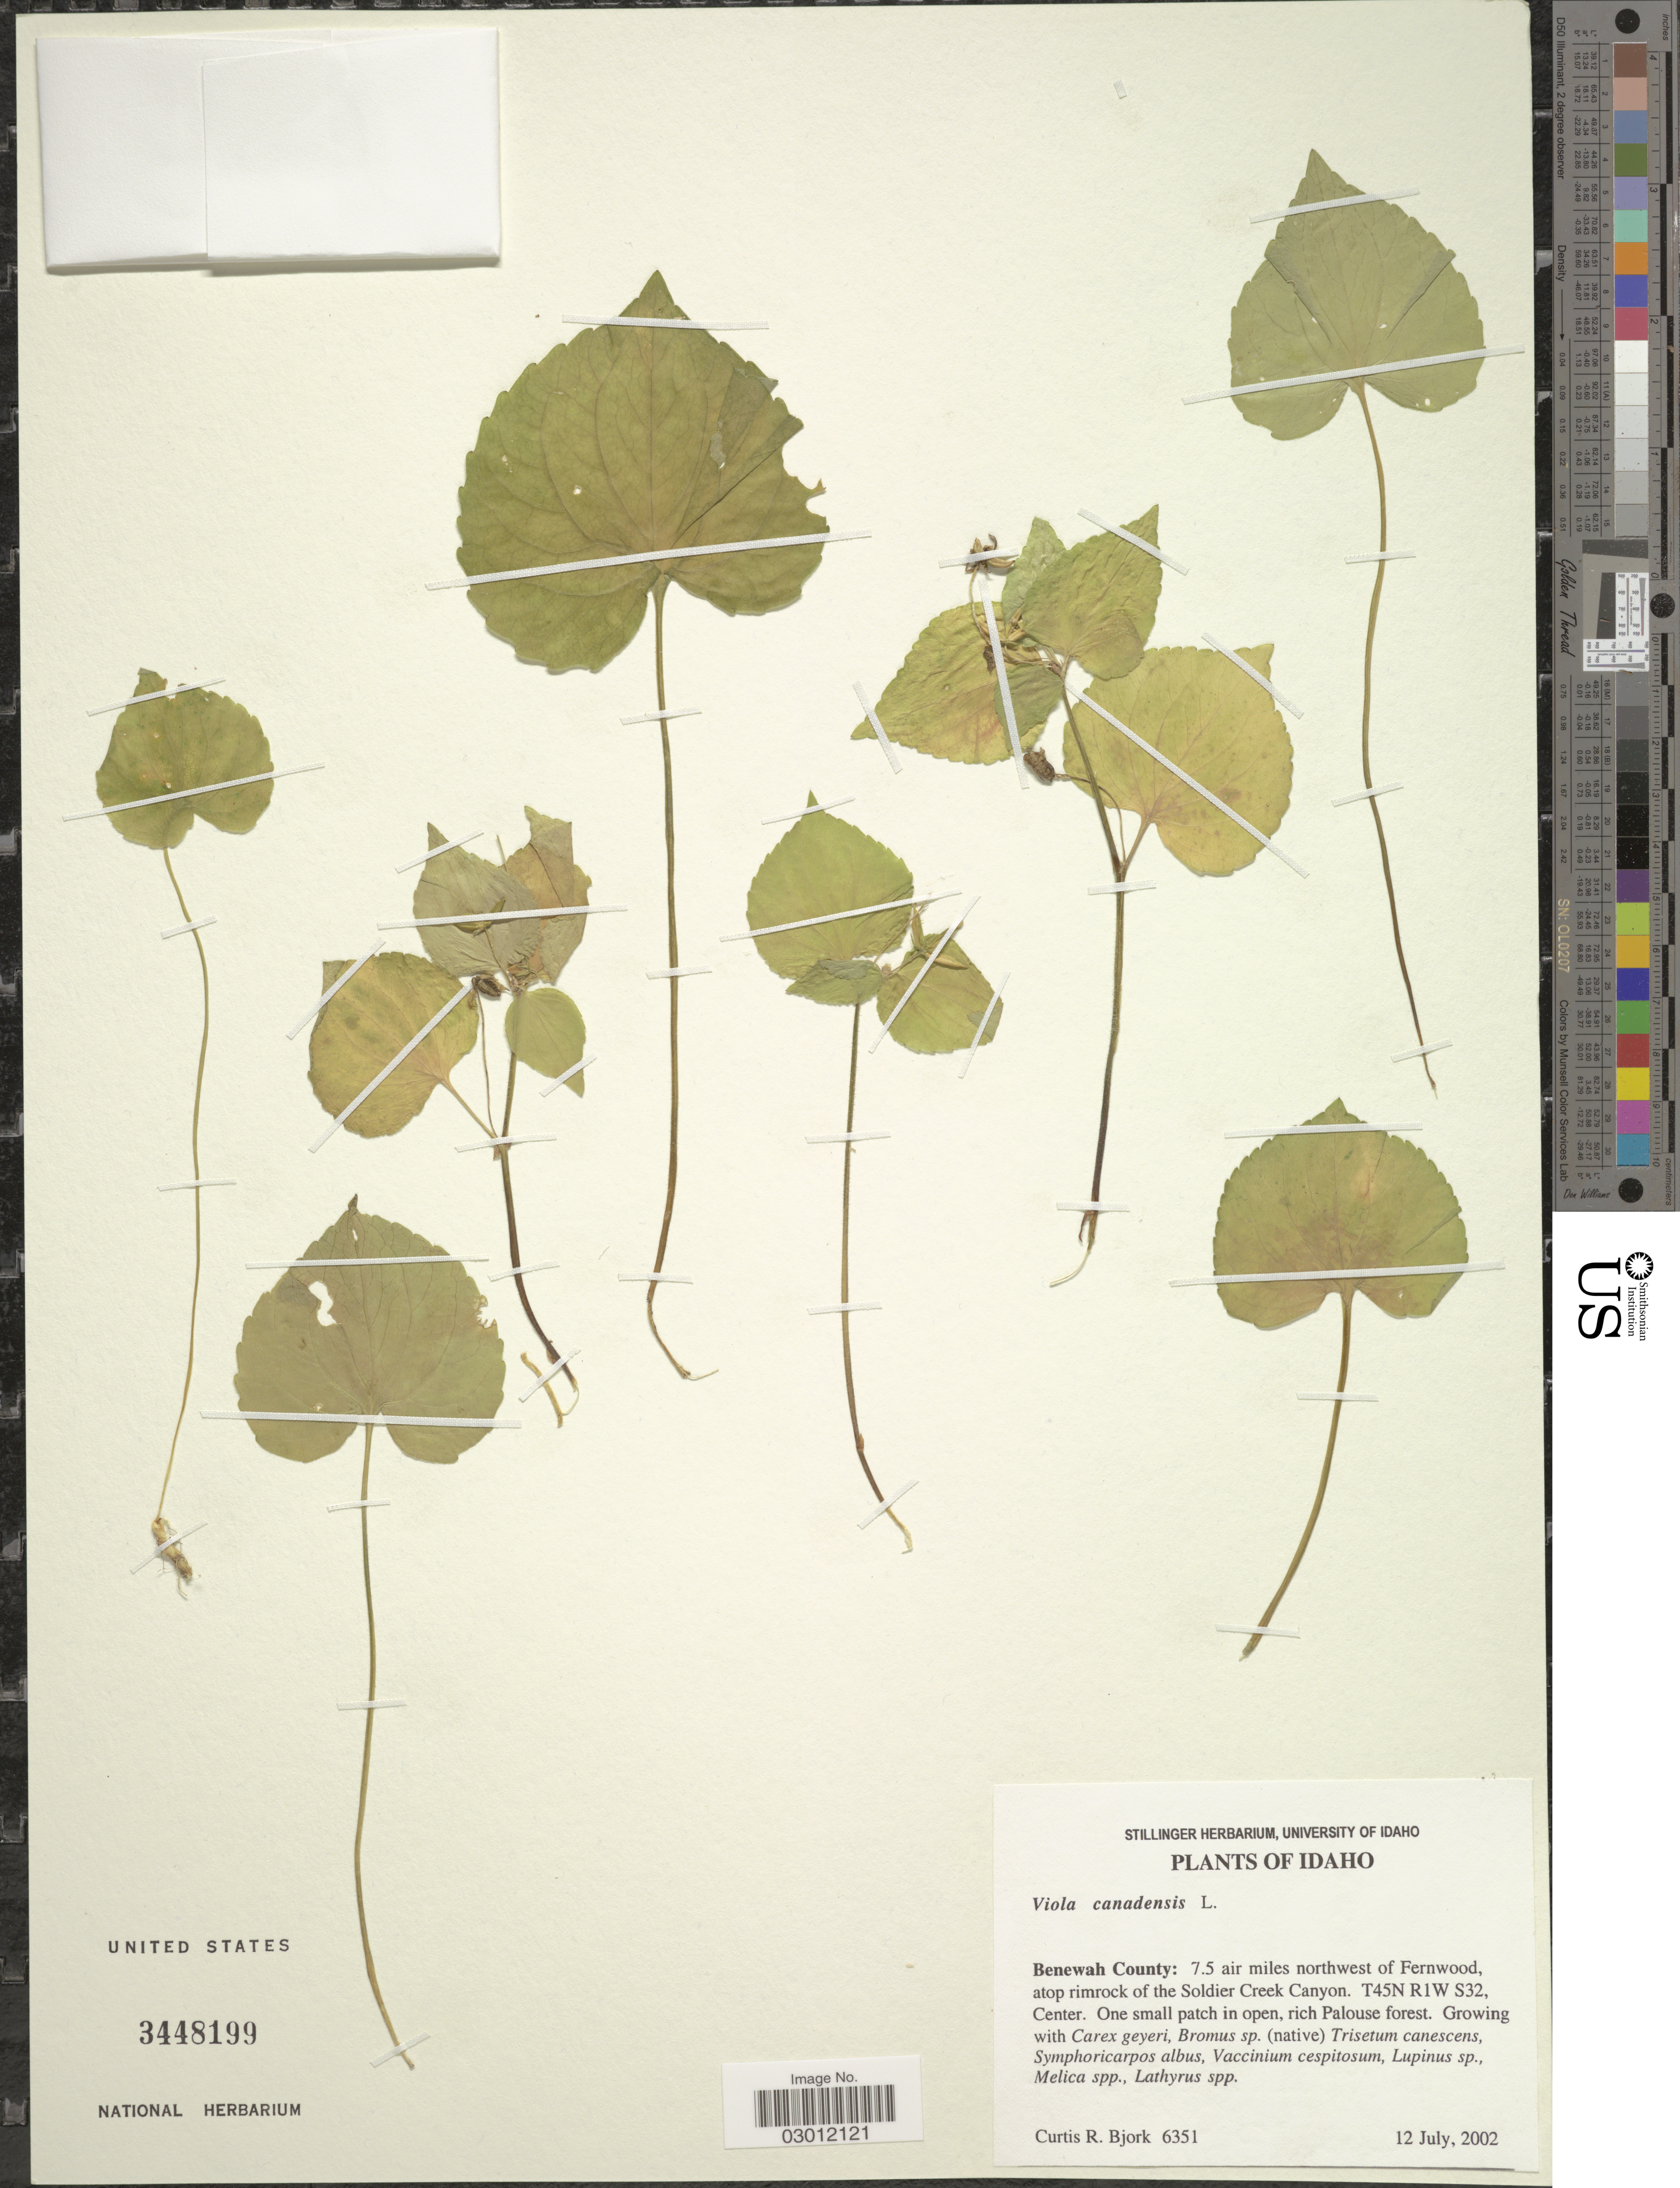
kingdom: Plantae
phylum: Tracheophyta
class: Magnoliopsida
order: Malpighiales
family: Violaceae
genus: Viola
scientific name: Viola canadensis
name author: L.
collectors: C. Bjork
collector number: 6351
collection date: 2002-07-12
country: United States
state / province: Idaho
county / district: Benewah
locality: Benewah County: 7.5 air miles northwest of Fernwood, atop rimrock of the Soldier Creek Canyon. T45N R1W S32, Center.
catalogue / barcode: US 3448199